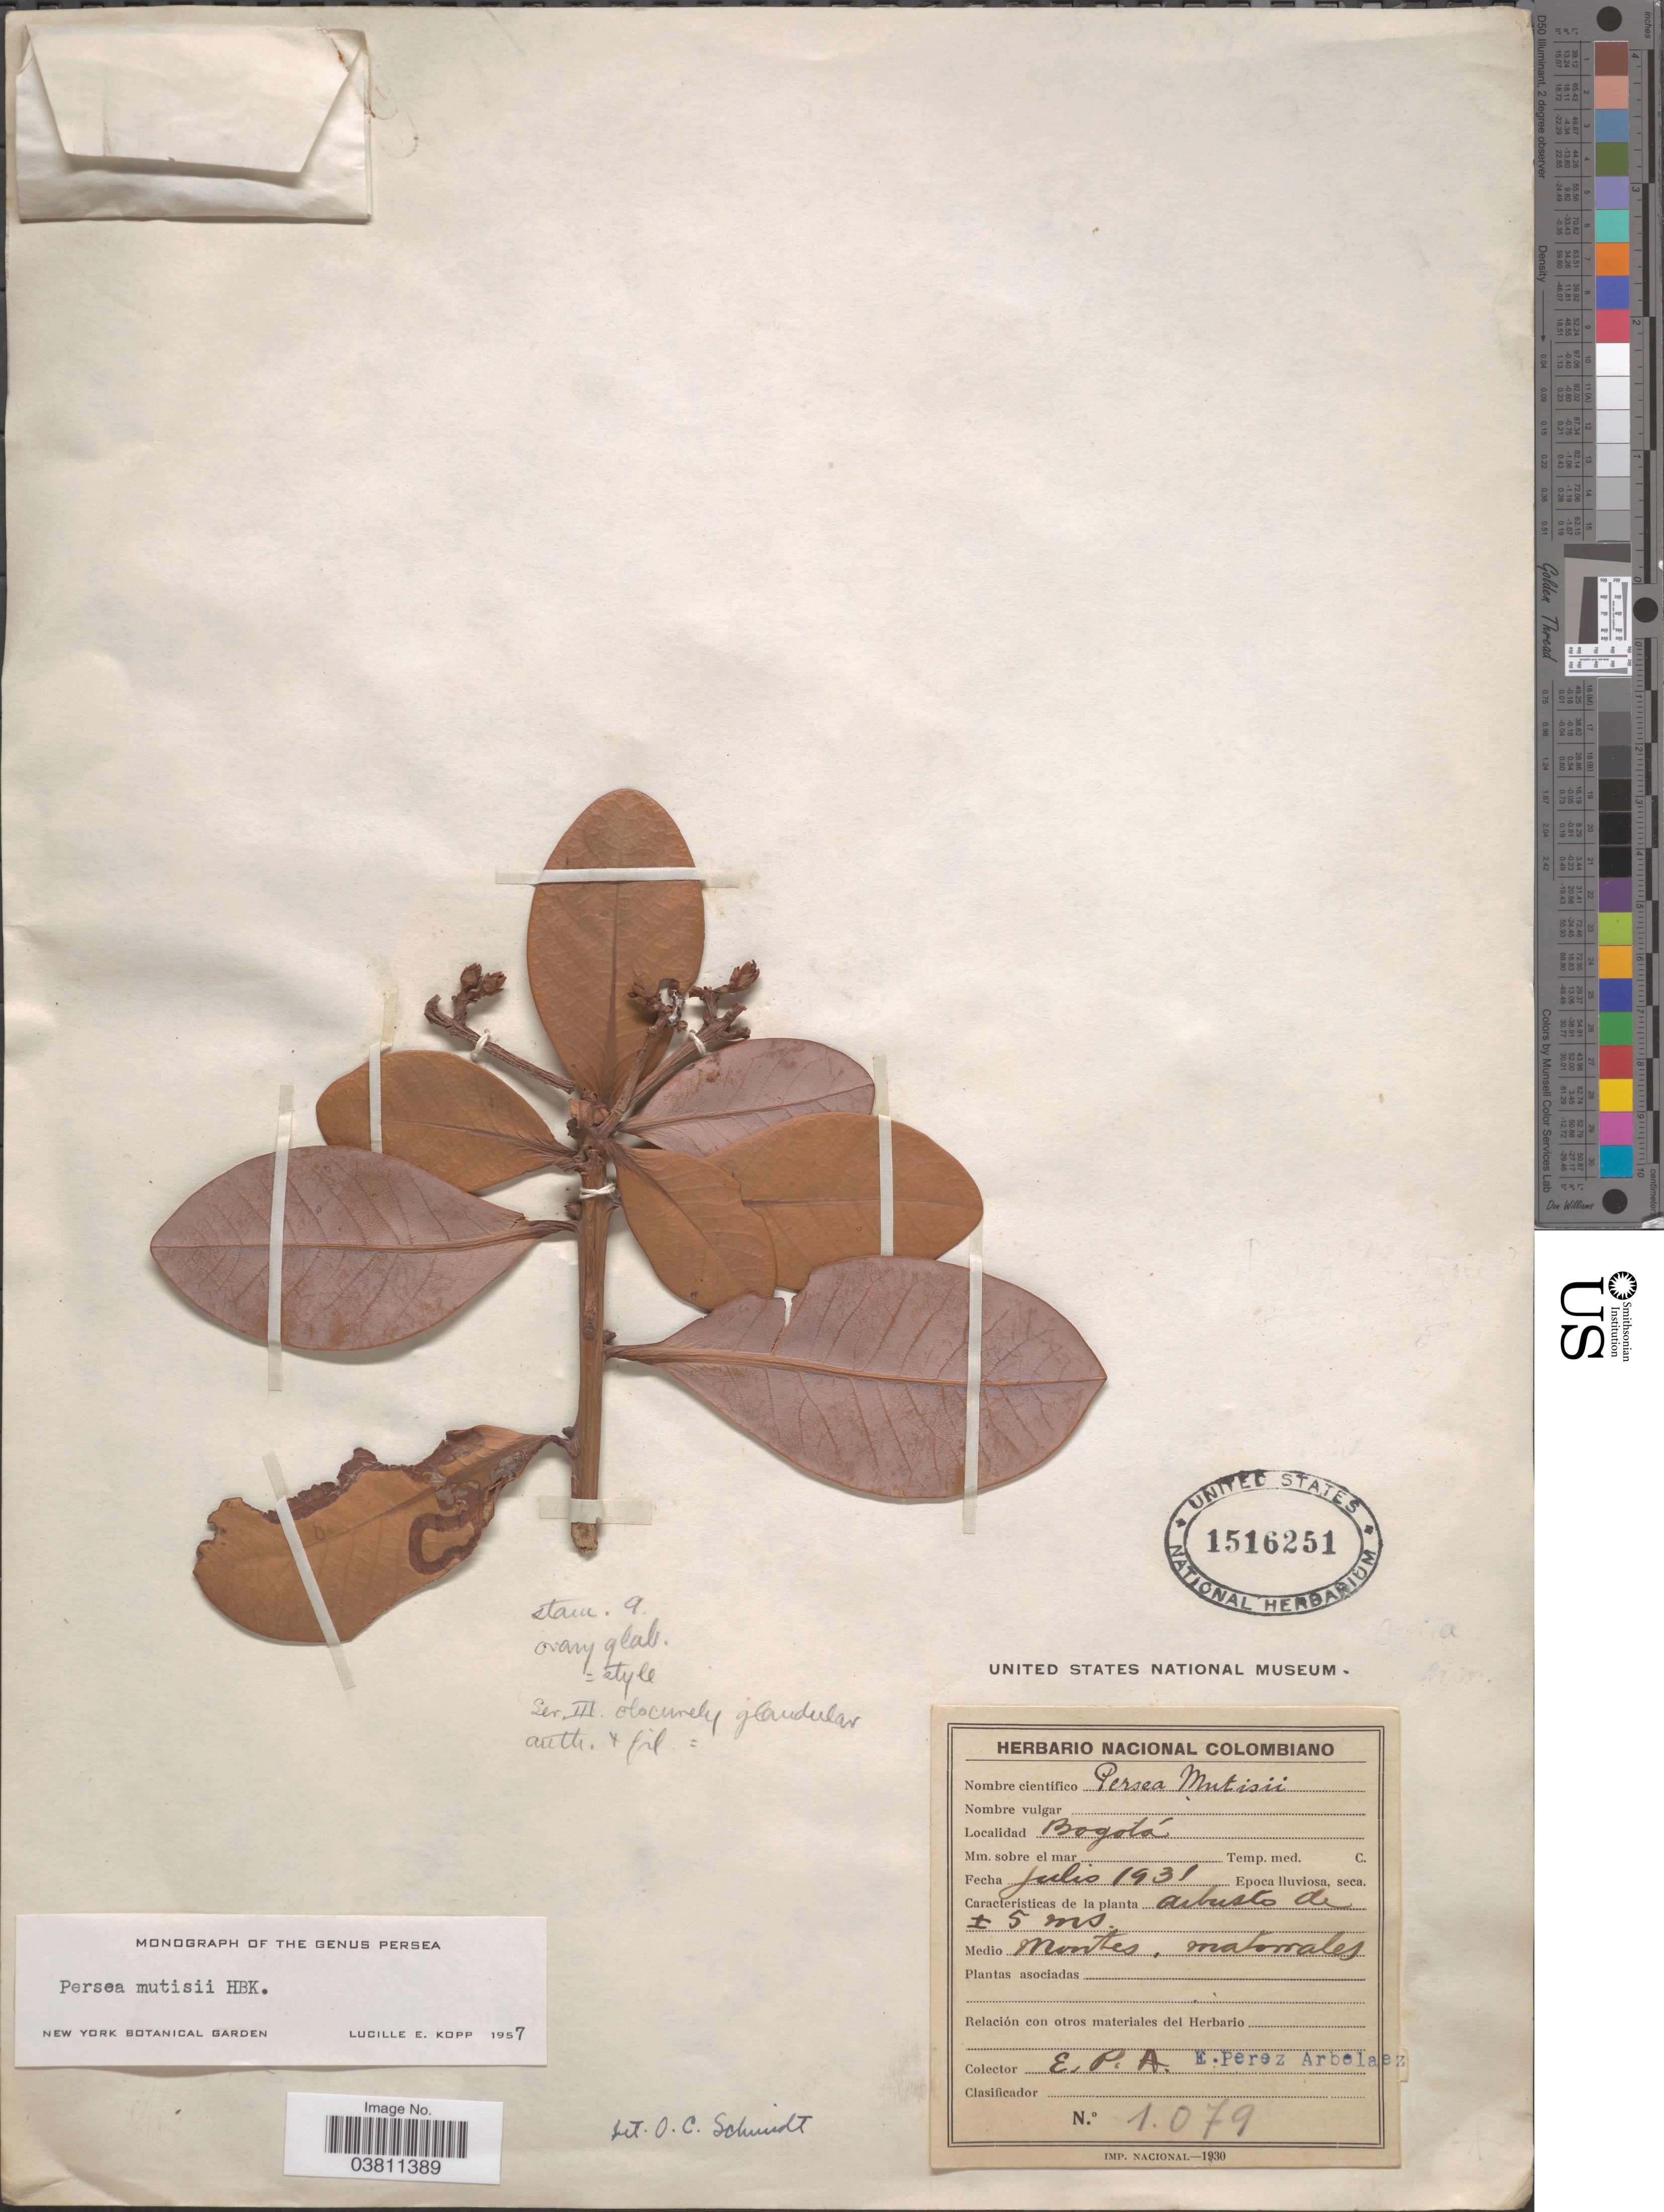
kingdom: Plantae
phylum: Tracheophyta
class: Magnoliopsida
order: Laurales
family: Lauraceae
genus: Persea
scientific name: Persea mutisii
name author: Kunth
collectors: E. Pérez Arbeláez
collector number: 1079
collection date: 1931-07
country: Colombia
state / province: Bogota D.C.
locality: Bogotá.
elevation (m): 5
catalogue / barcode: US 1516251